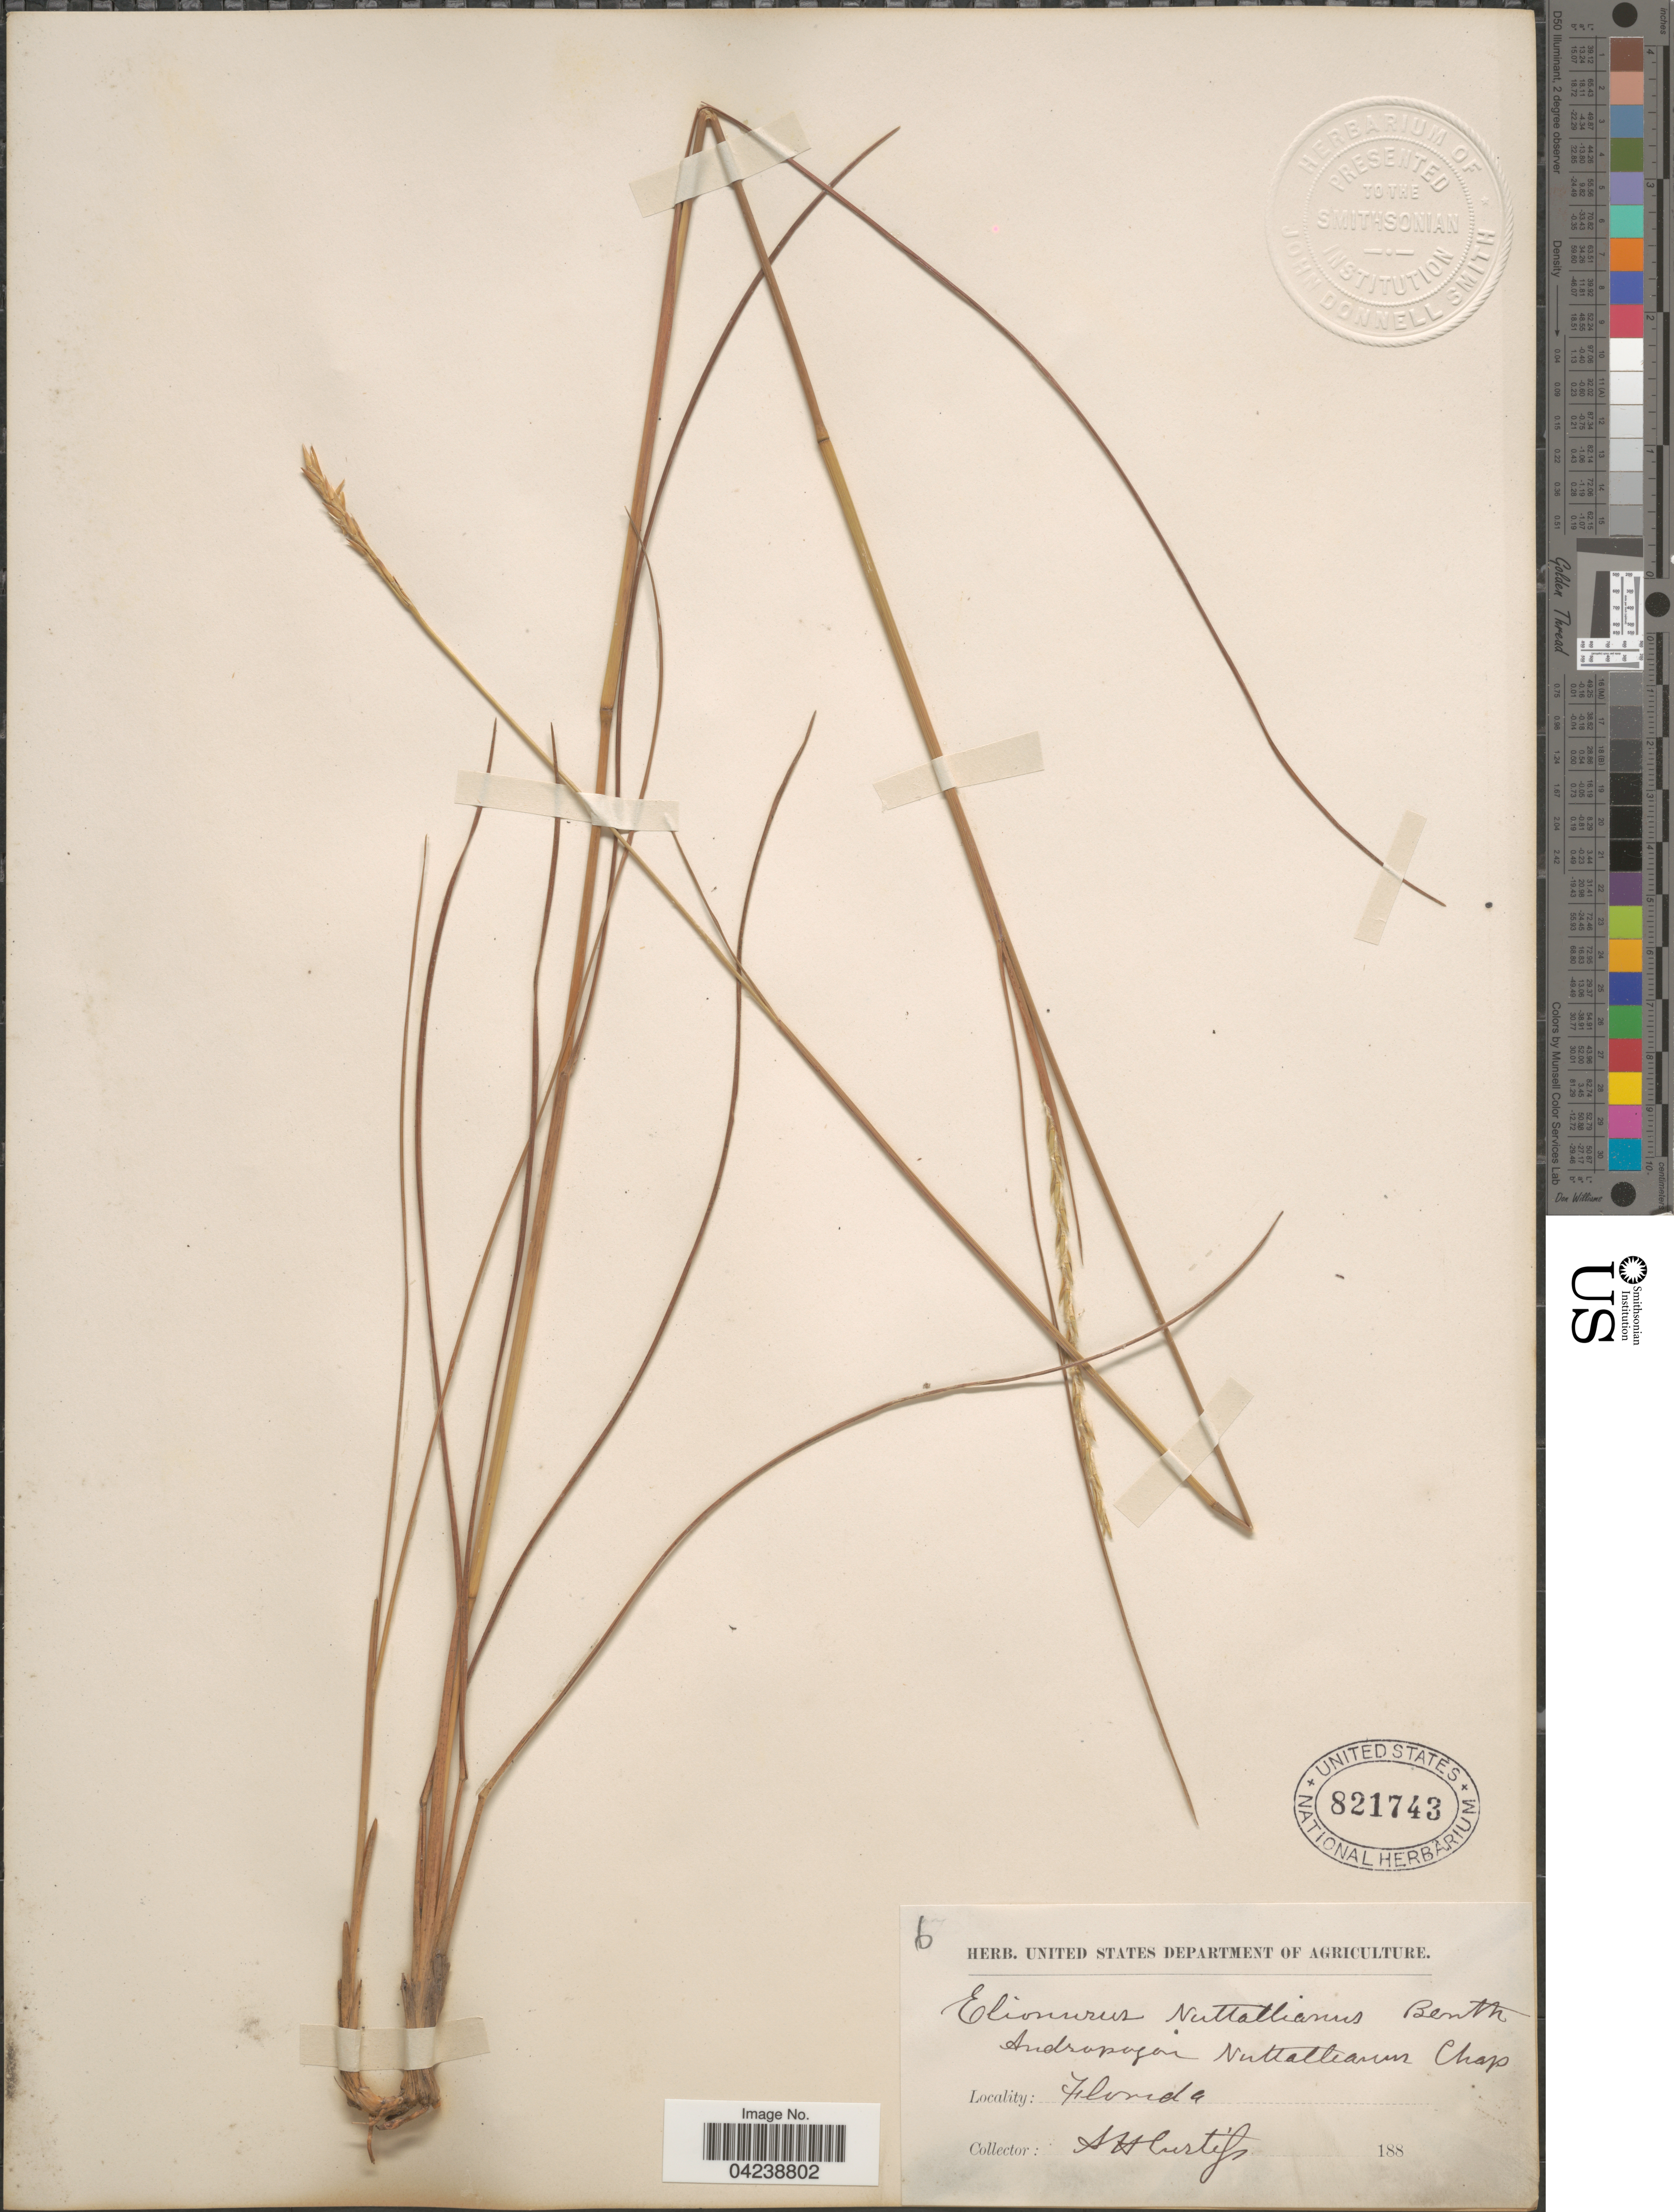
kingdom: Plantae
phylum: Tracheophyta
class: Liliopsida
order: Poales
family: Poaceae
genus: Elionurus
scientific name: Elionurus tripsacoides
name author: Humb. & Bonpl. ex Willd.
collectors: A. H. Curtiss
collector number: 6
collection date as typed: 188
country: United States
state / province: Florida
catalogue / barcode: US 821743